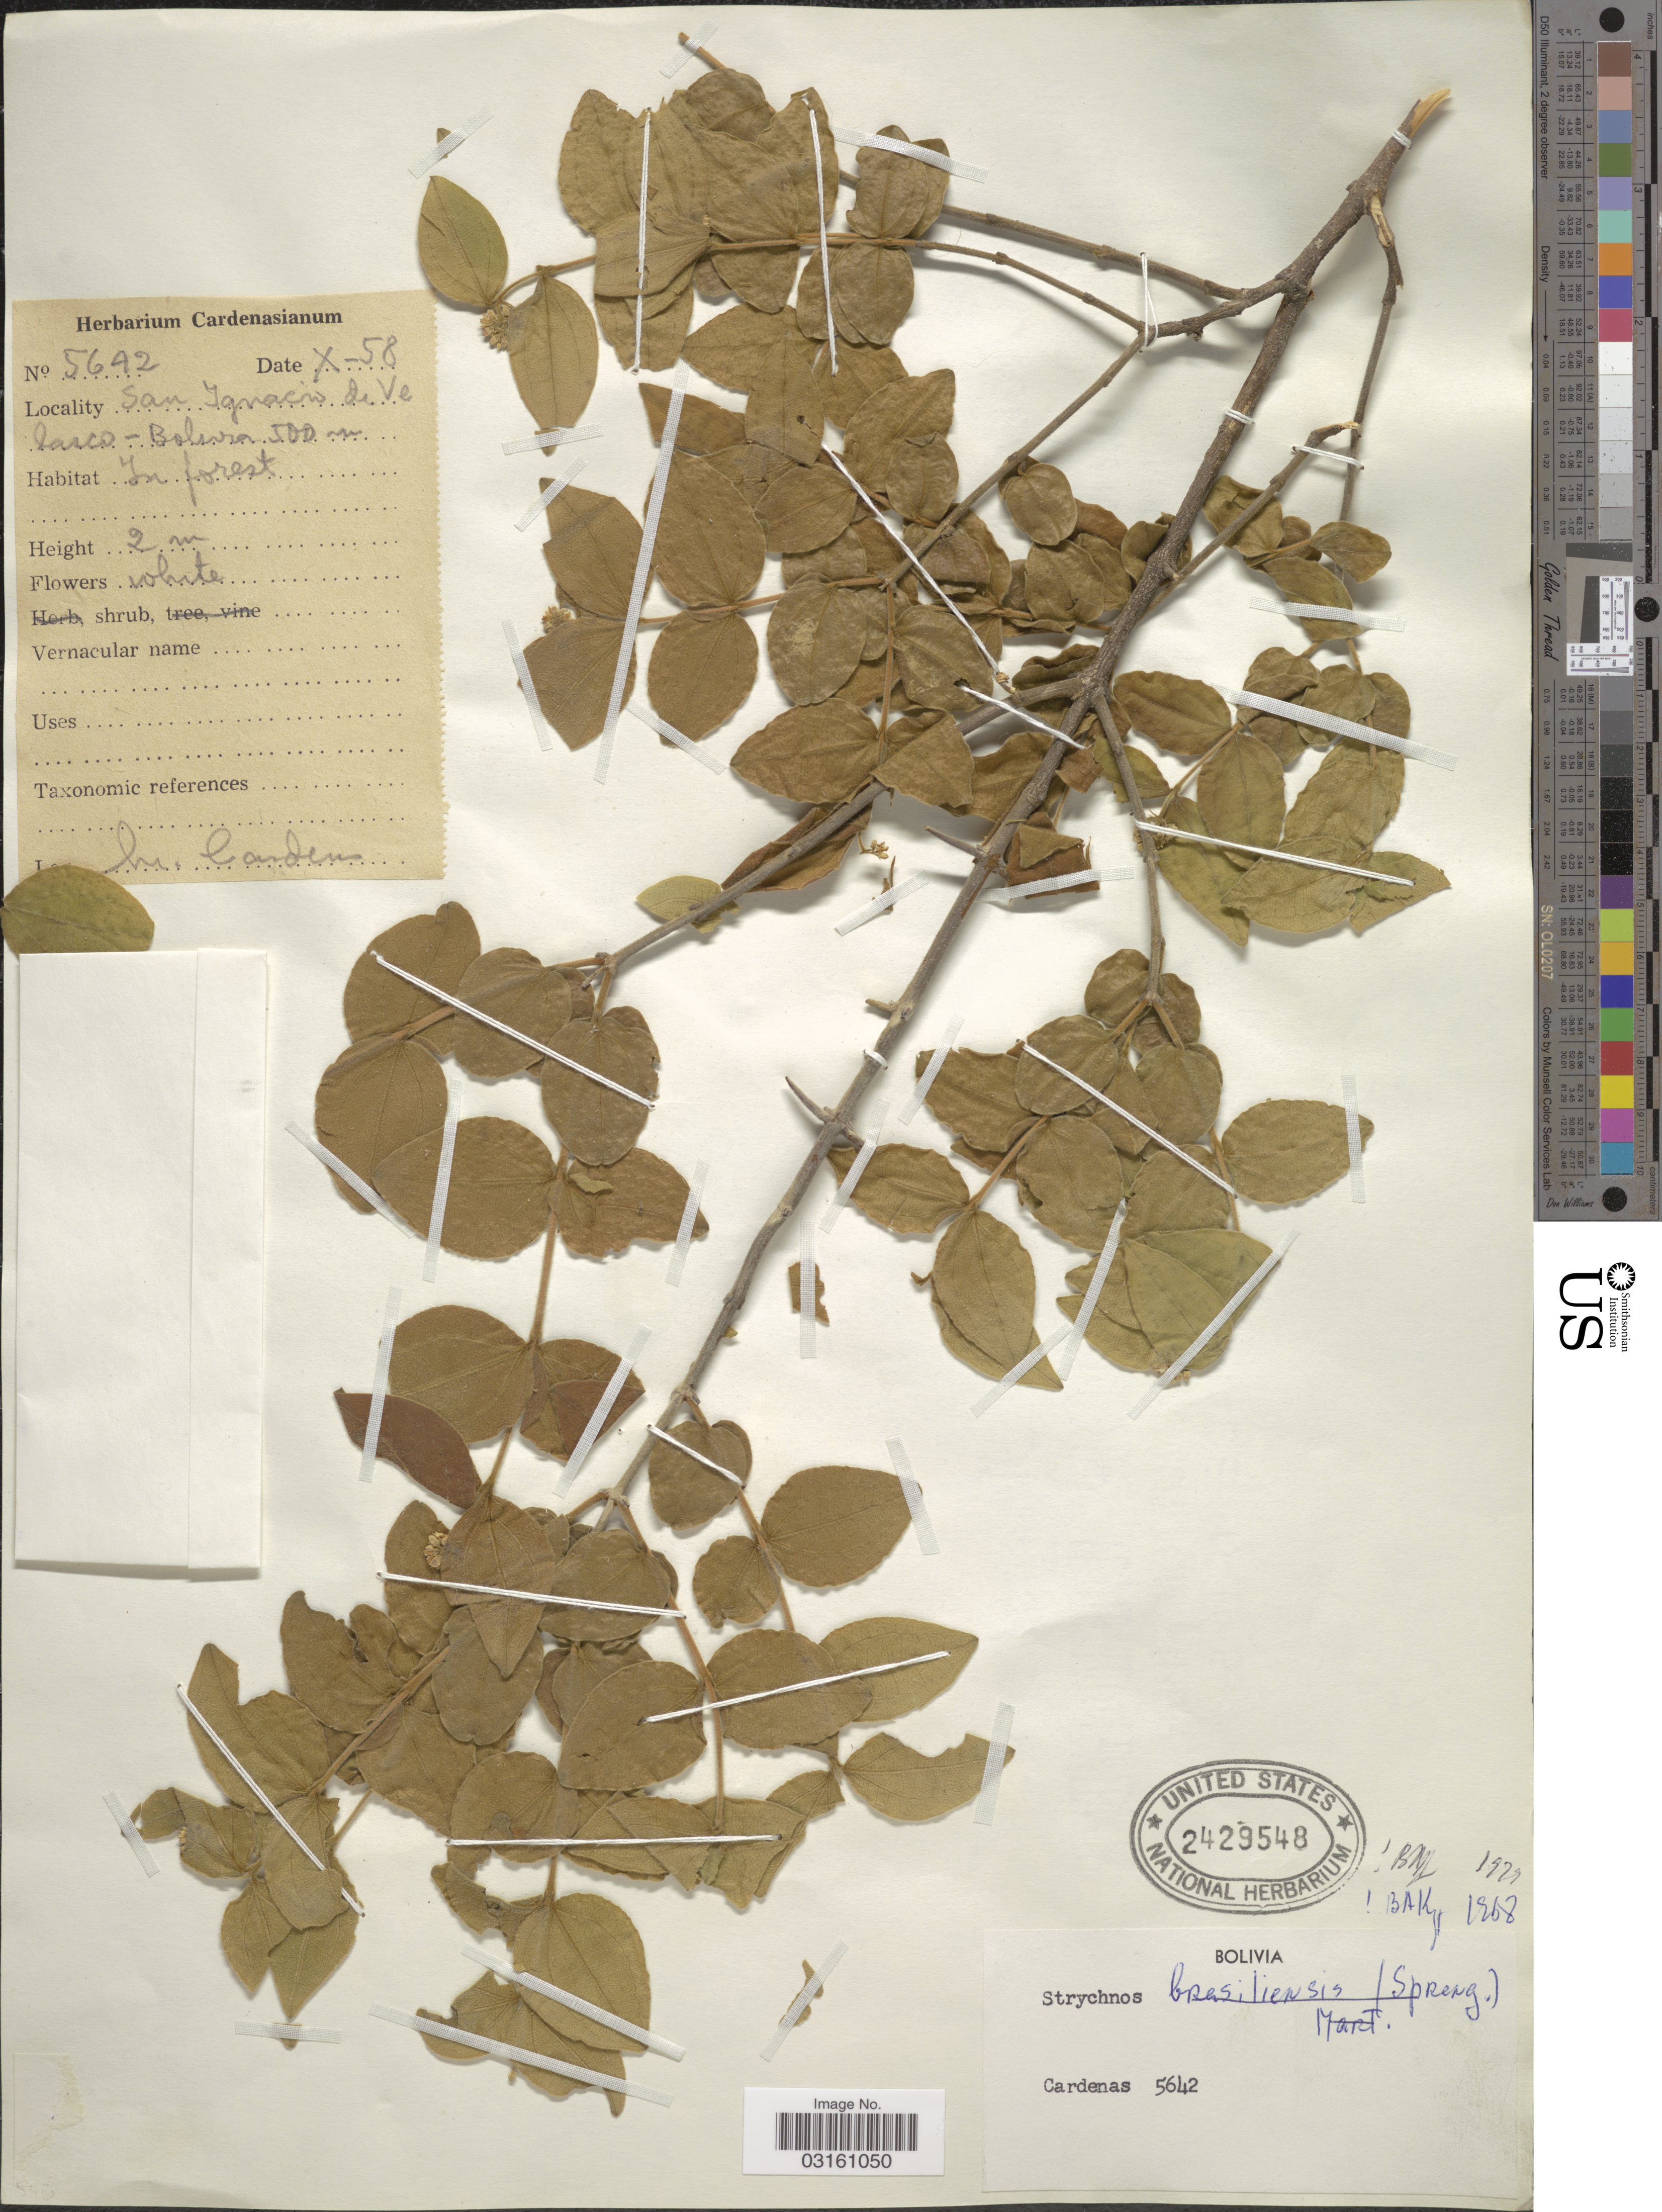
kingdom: Plantae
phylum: Tracheophyta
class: Magnoliopsida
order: Gentianales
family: Loganiaceae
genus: Strychnos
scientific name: Strychnos brasiliensis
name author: (Spreng.) Mart.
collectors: M. Cárdenas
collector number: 5642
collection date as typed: Transcribed d/m/y: /10/58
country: Bolivia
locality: San Ignacio de Velasco.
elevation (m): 500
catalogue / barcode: US 2429548